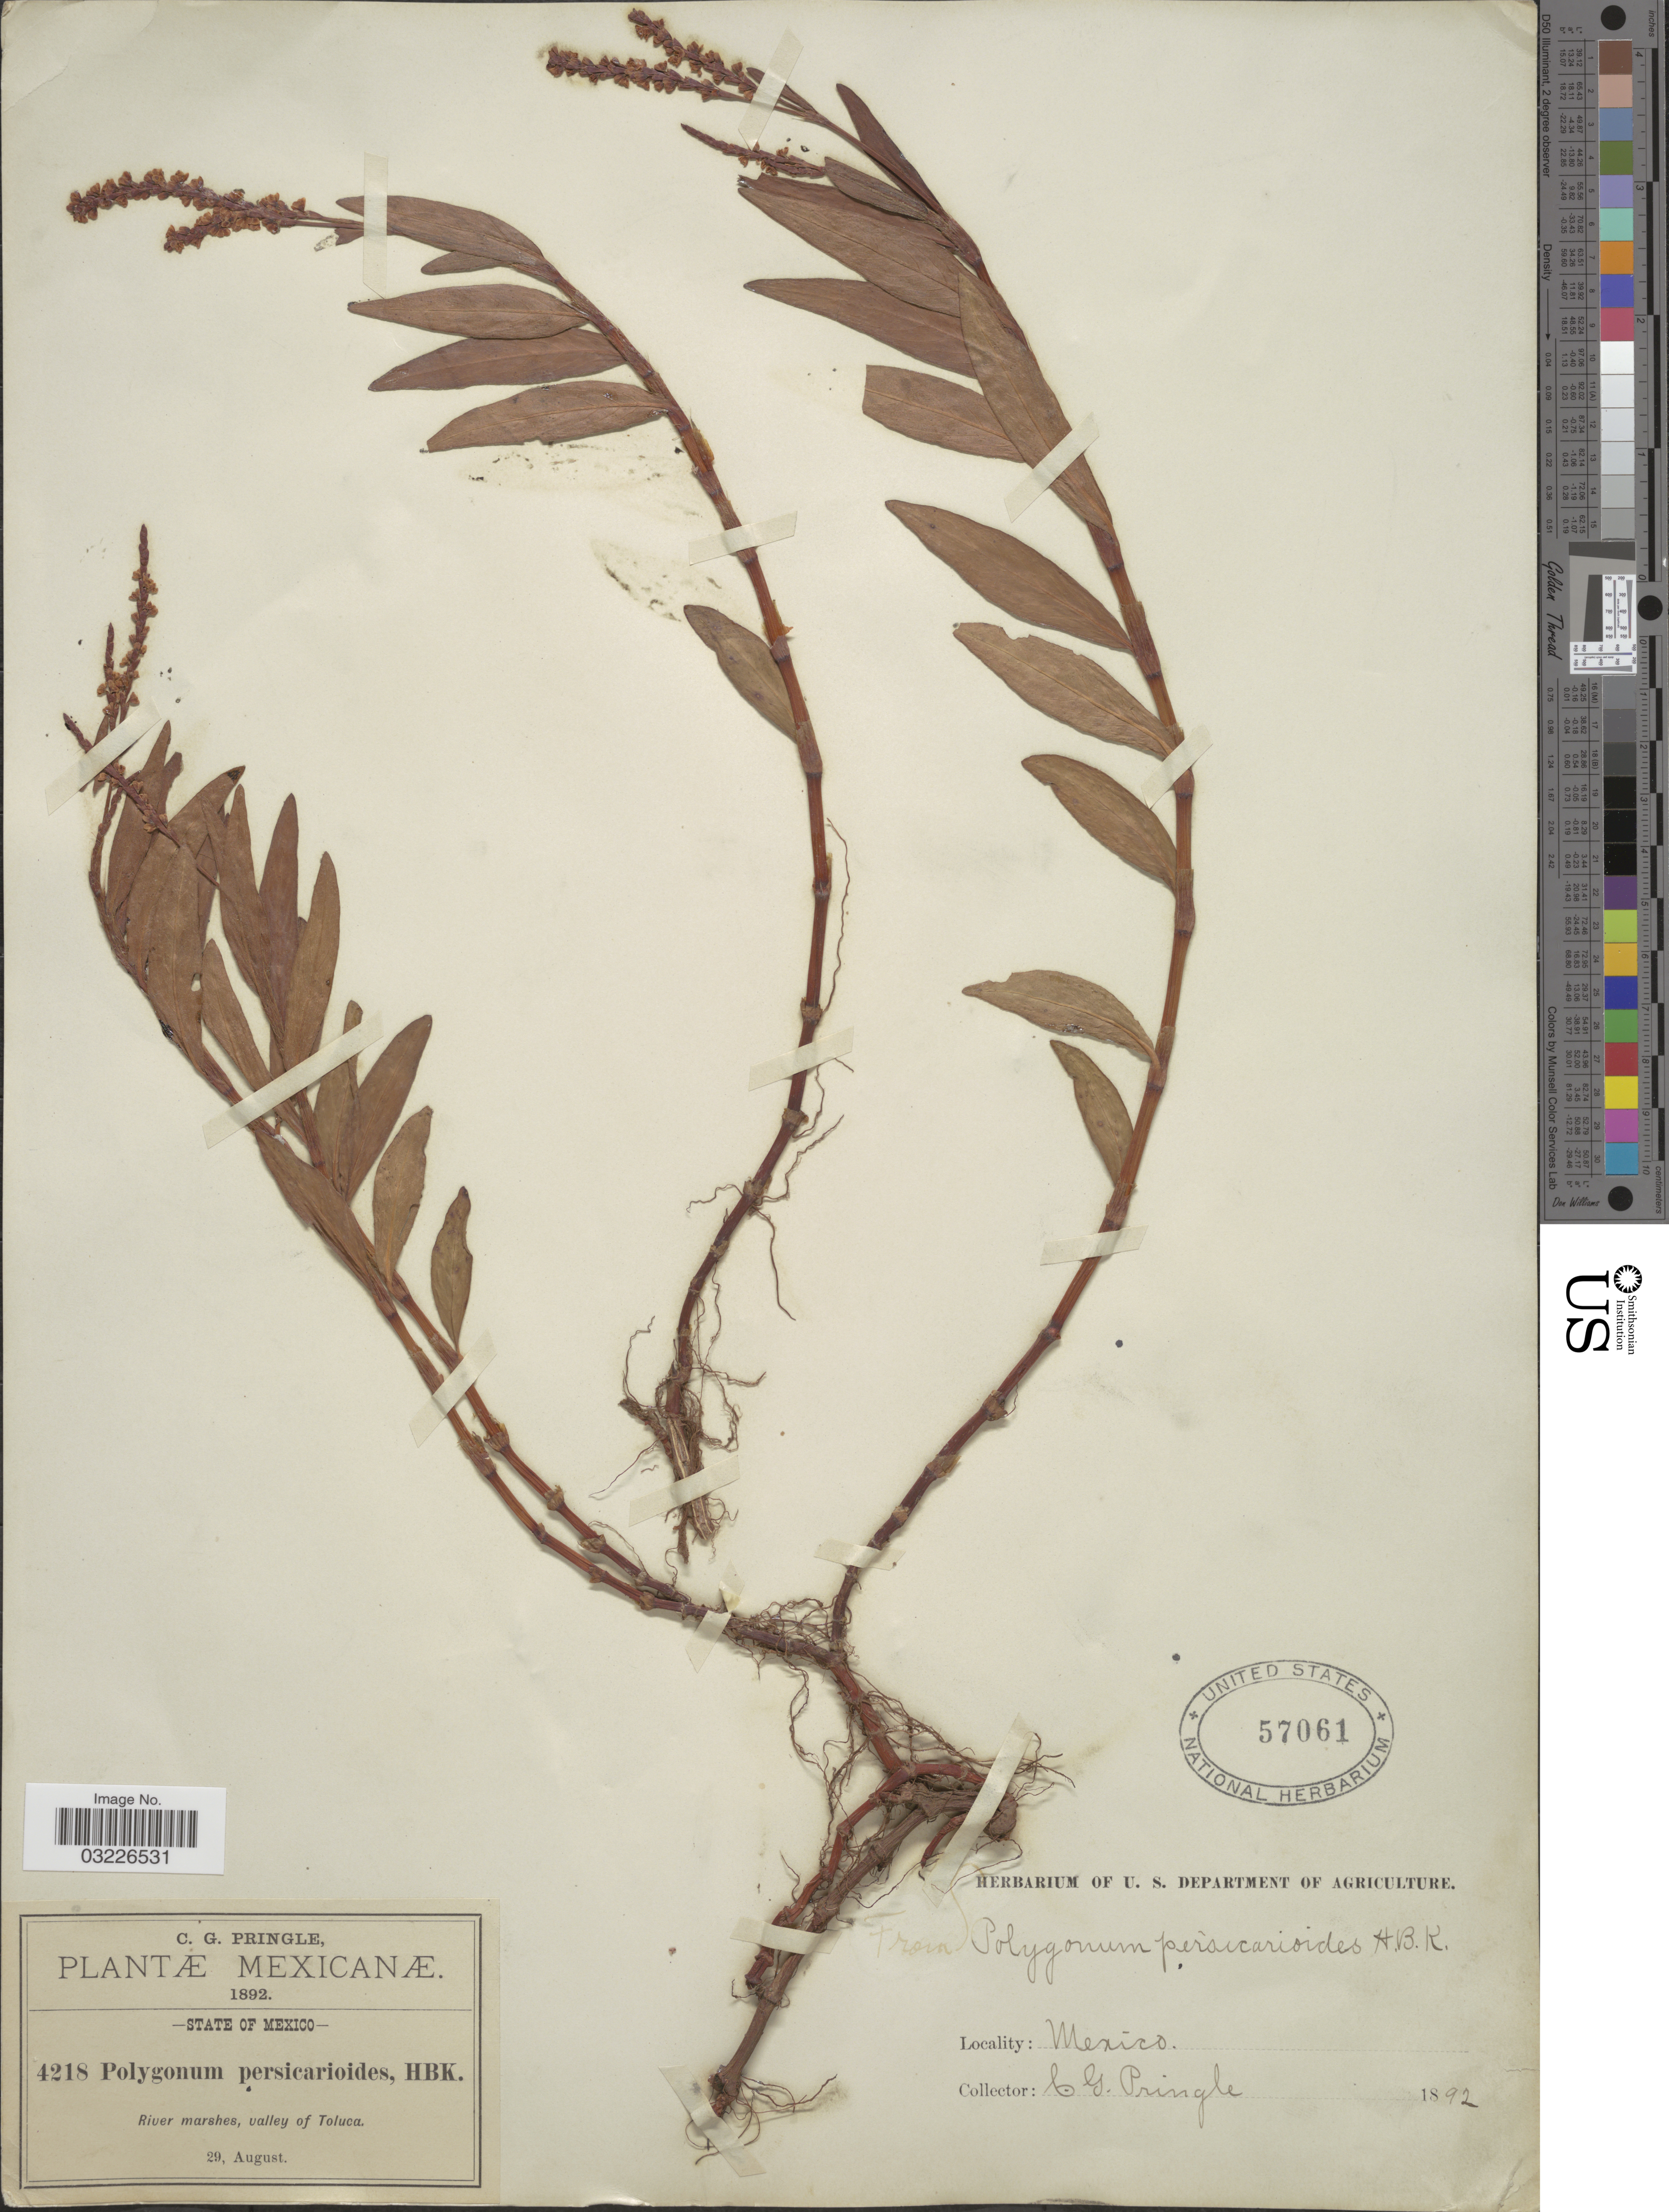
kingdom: Plantae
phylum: Tracheophyta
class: Magnoliopsida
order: Caryophyllales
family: Polygonaceae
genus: Polygonum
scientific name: Polygonum persicarioides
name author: Kunth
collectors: C. G. Pringle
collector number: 4218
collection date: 1892-08-29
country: Mexico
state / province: México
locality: River marshes, valley of Toluca.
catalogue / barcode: US 57061